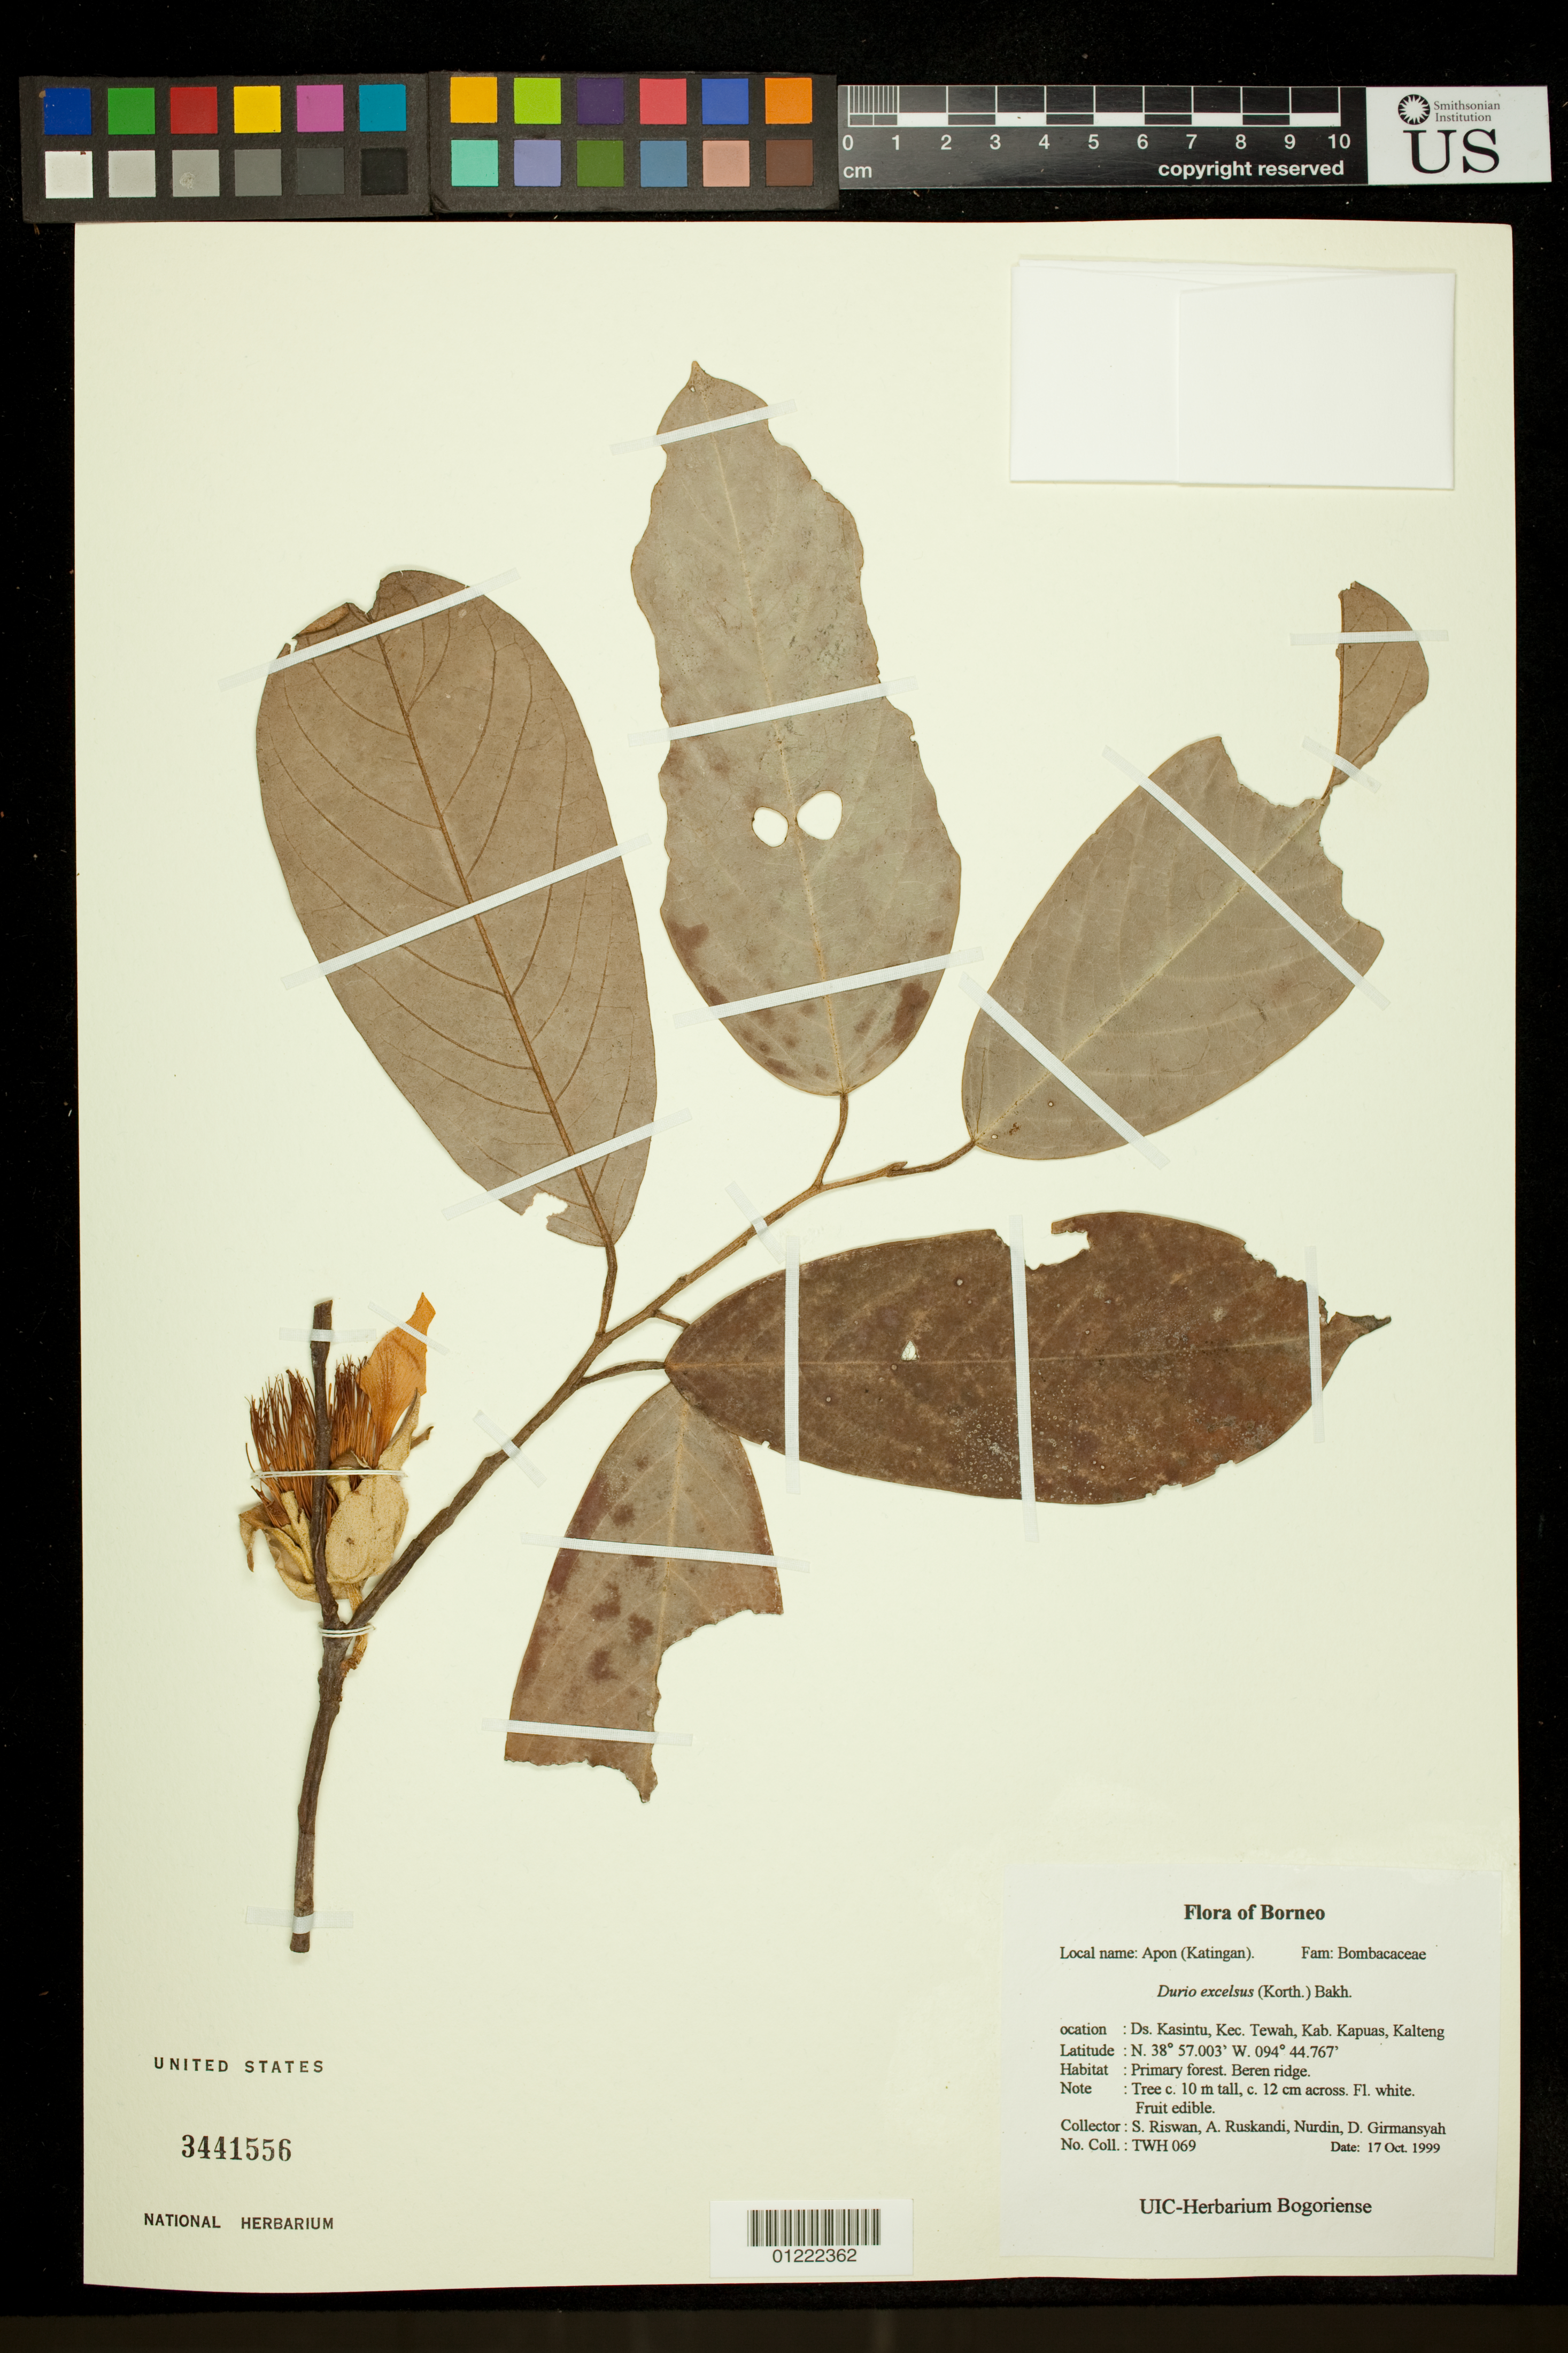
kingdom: Plantae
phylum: Tracheophyta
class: Magnoliopsida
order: Malvales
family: Malvaceae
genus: Boschia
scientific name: Boschia excelsa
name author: Korth.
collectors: S. Riswan, A. Ruskandi, Nurdin, D. & D. Girmansyah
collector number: TWH 069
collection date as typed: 10/17/1999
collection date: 1999-10-17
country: Indonesia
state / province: Kalimantan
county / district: Kalimantan Tengah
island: Borneo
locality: Borneo. Ds. Kasintu, Kec. Tewah, Kab. Kapuas, Kalteng. Primary forest. Beren ridge.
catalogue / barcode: US 3441556